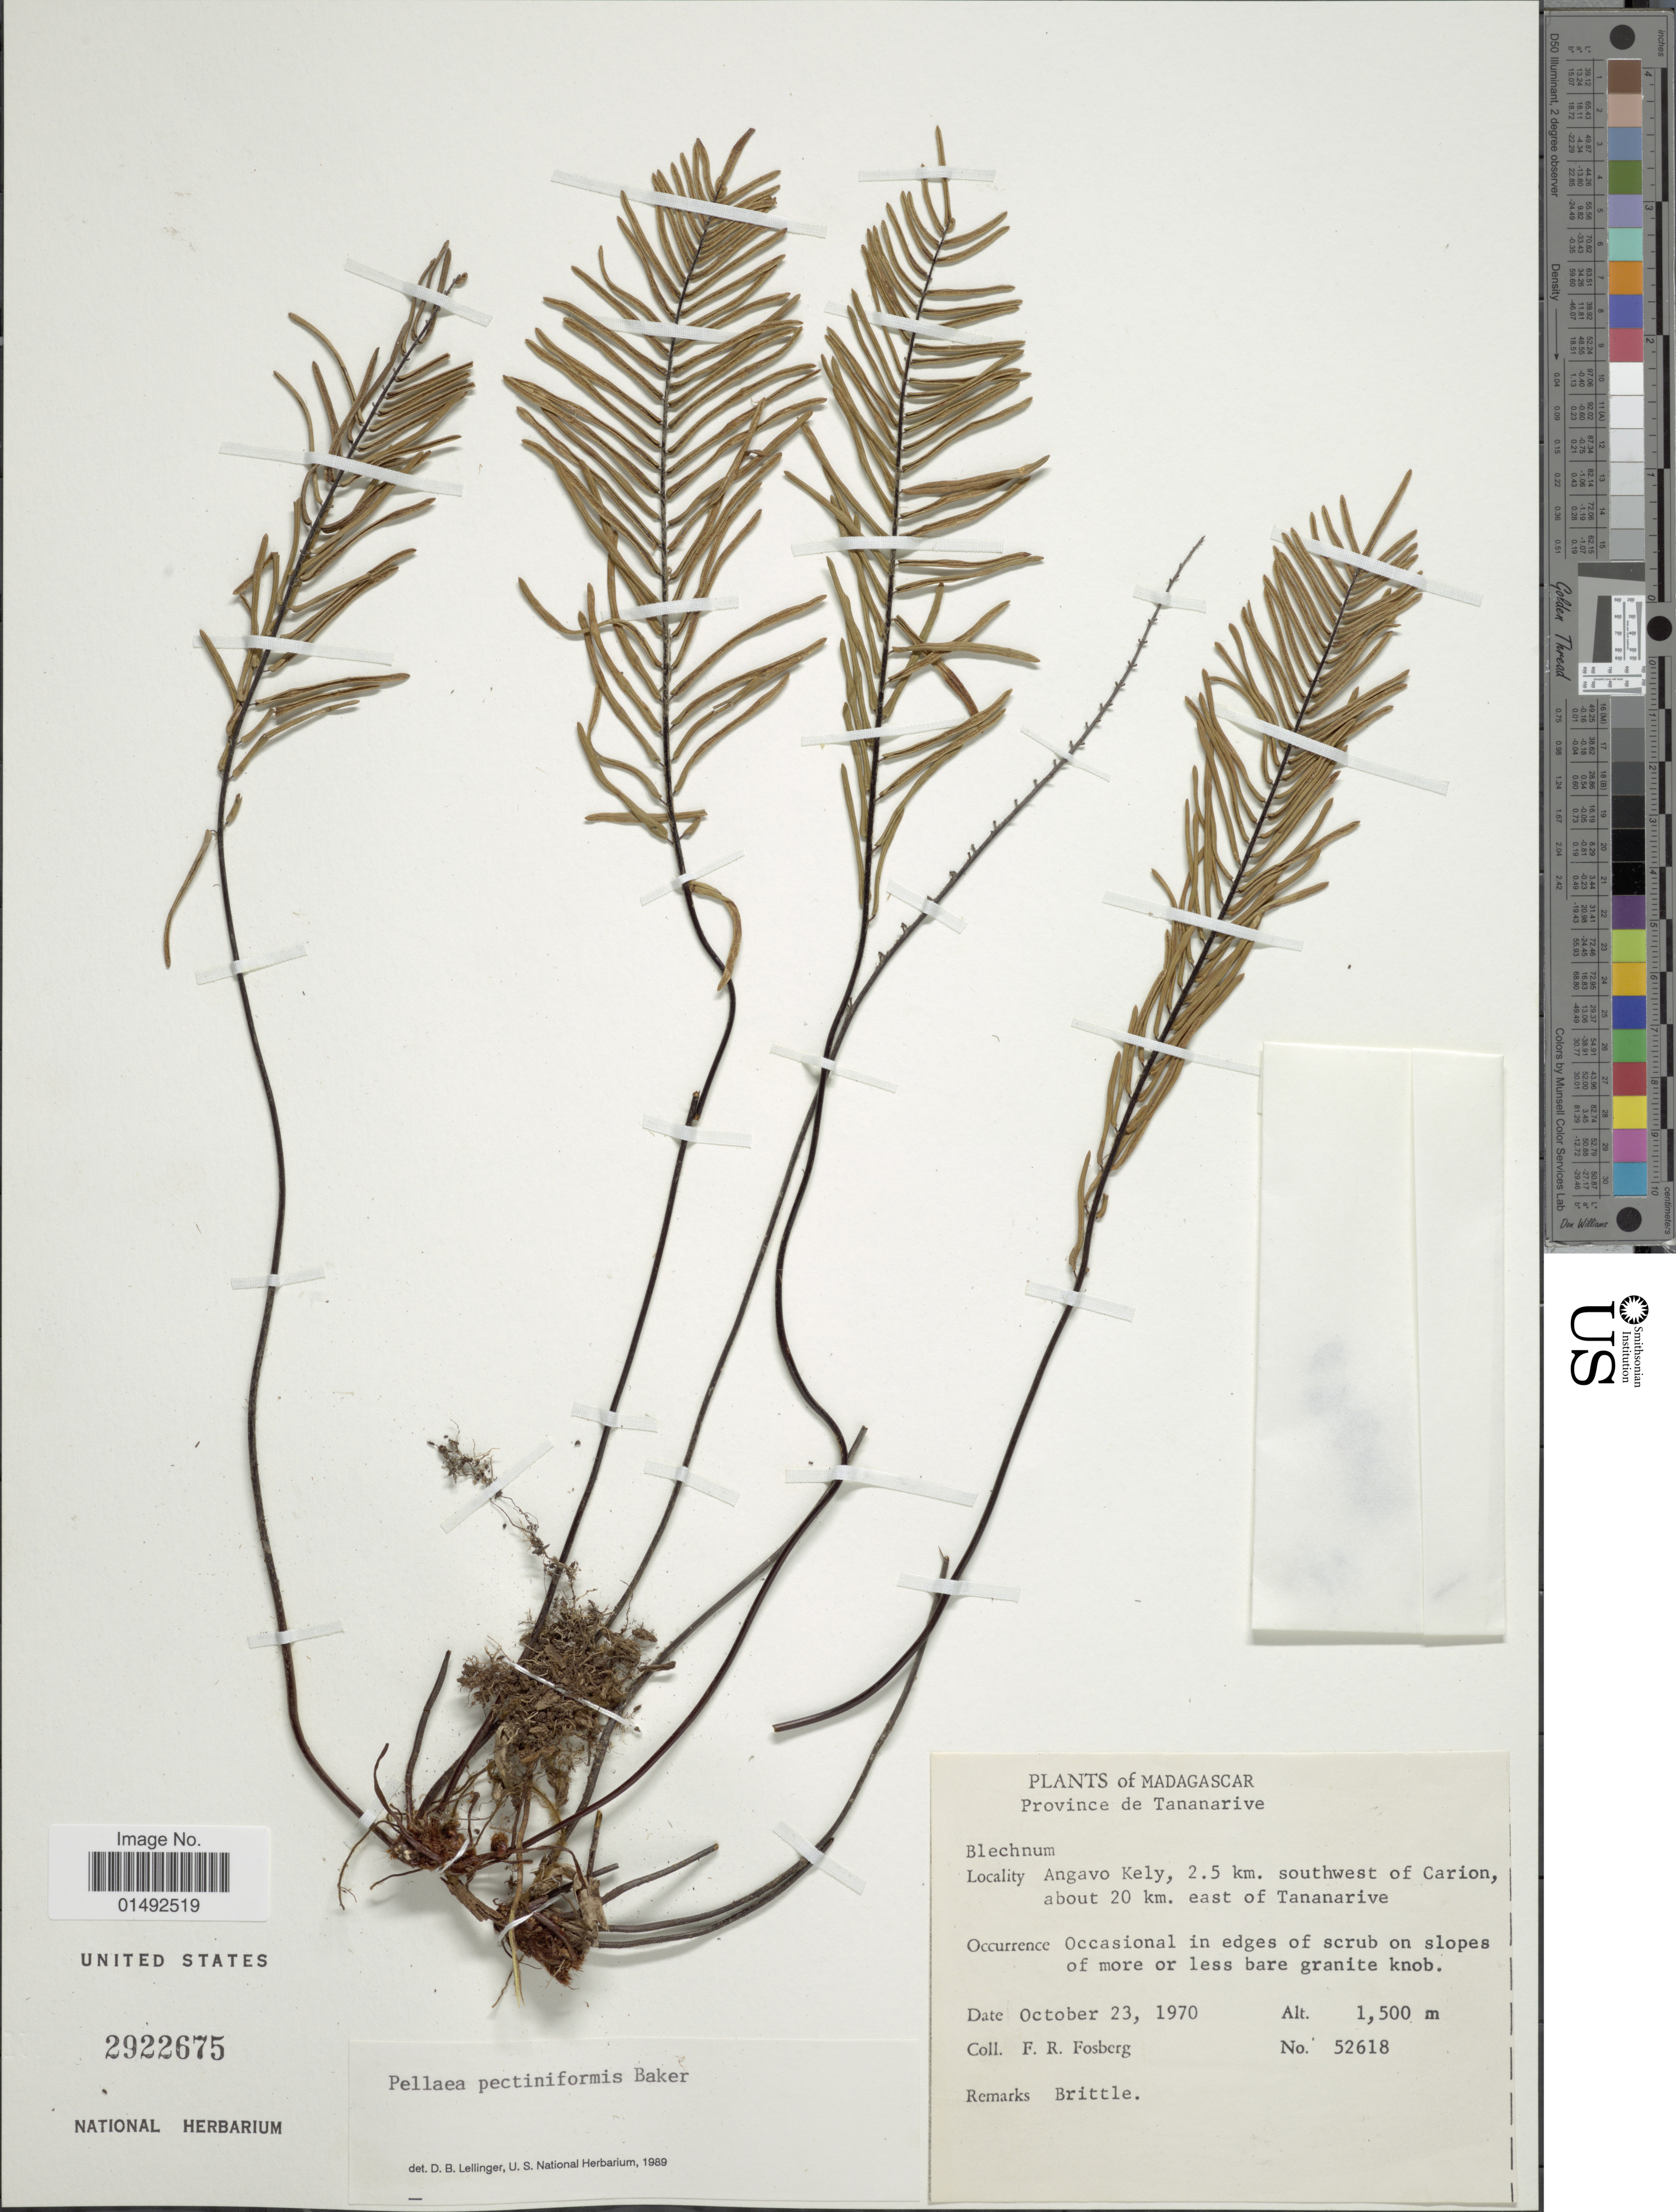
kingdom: Plantae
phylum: Tracheophyta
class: Polypodiopsida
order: Polypodiales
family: Pteridaceae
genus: Pellaea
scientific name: Pellaea pectiniformis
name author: Baker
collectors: F. R. Fosberg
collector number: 52618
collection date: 1970-10-23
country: Madagascar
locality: Province de Tananarive, Angavo Kely, 2.5 km. southwest of Carion, about 20 km. east of Tananarive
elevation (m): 1500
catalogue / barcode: US 2922675